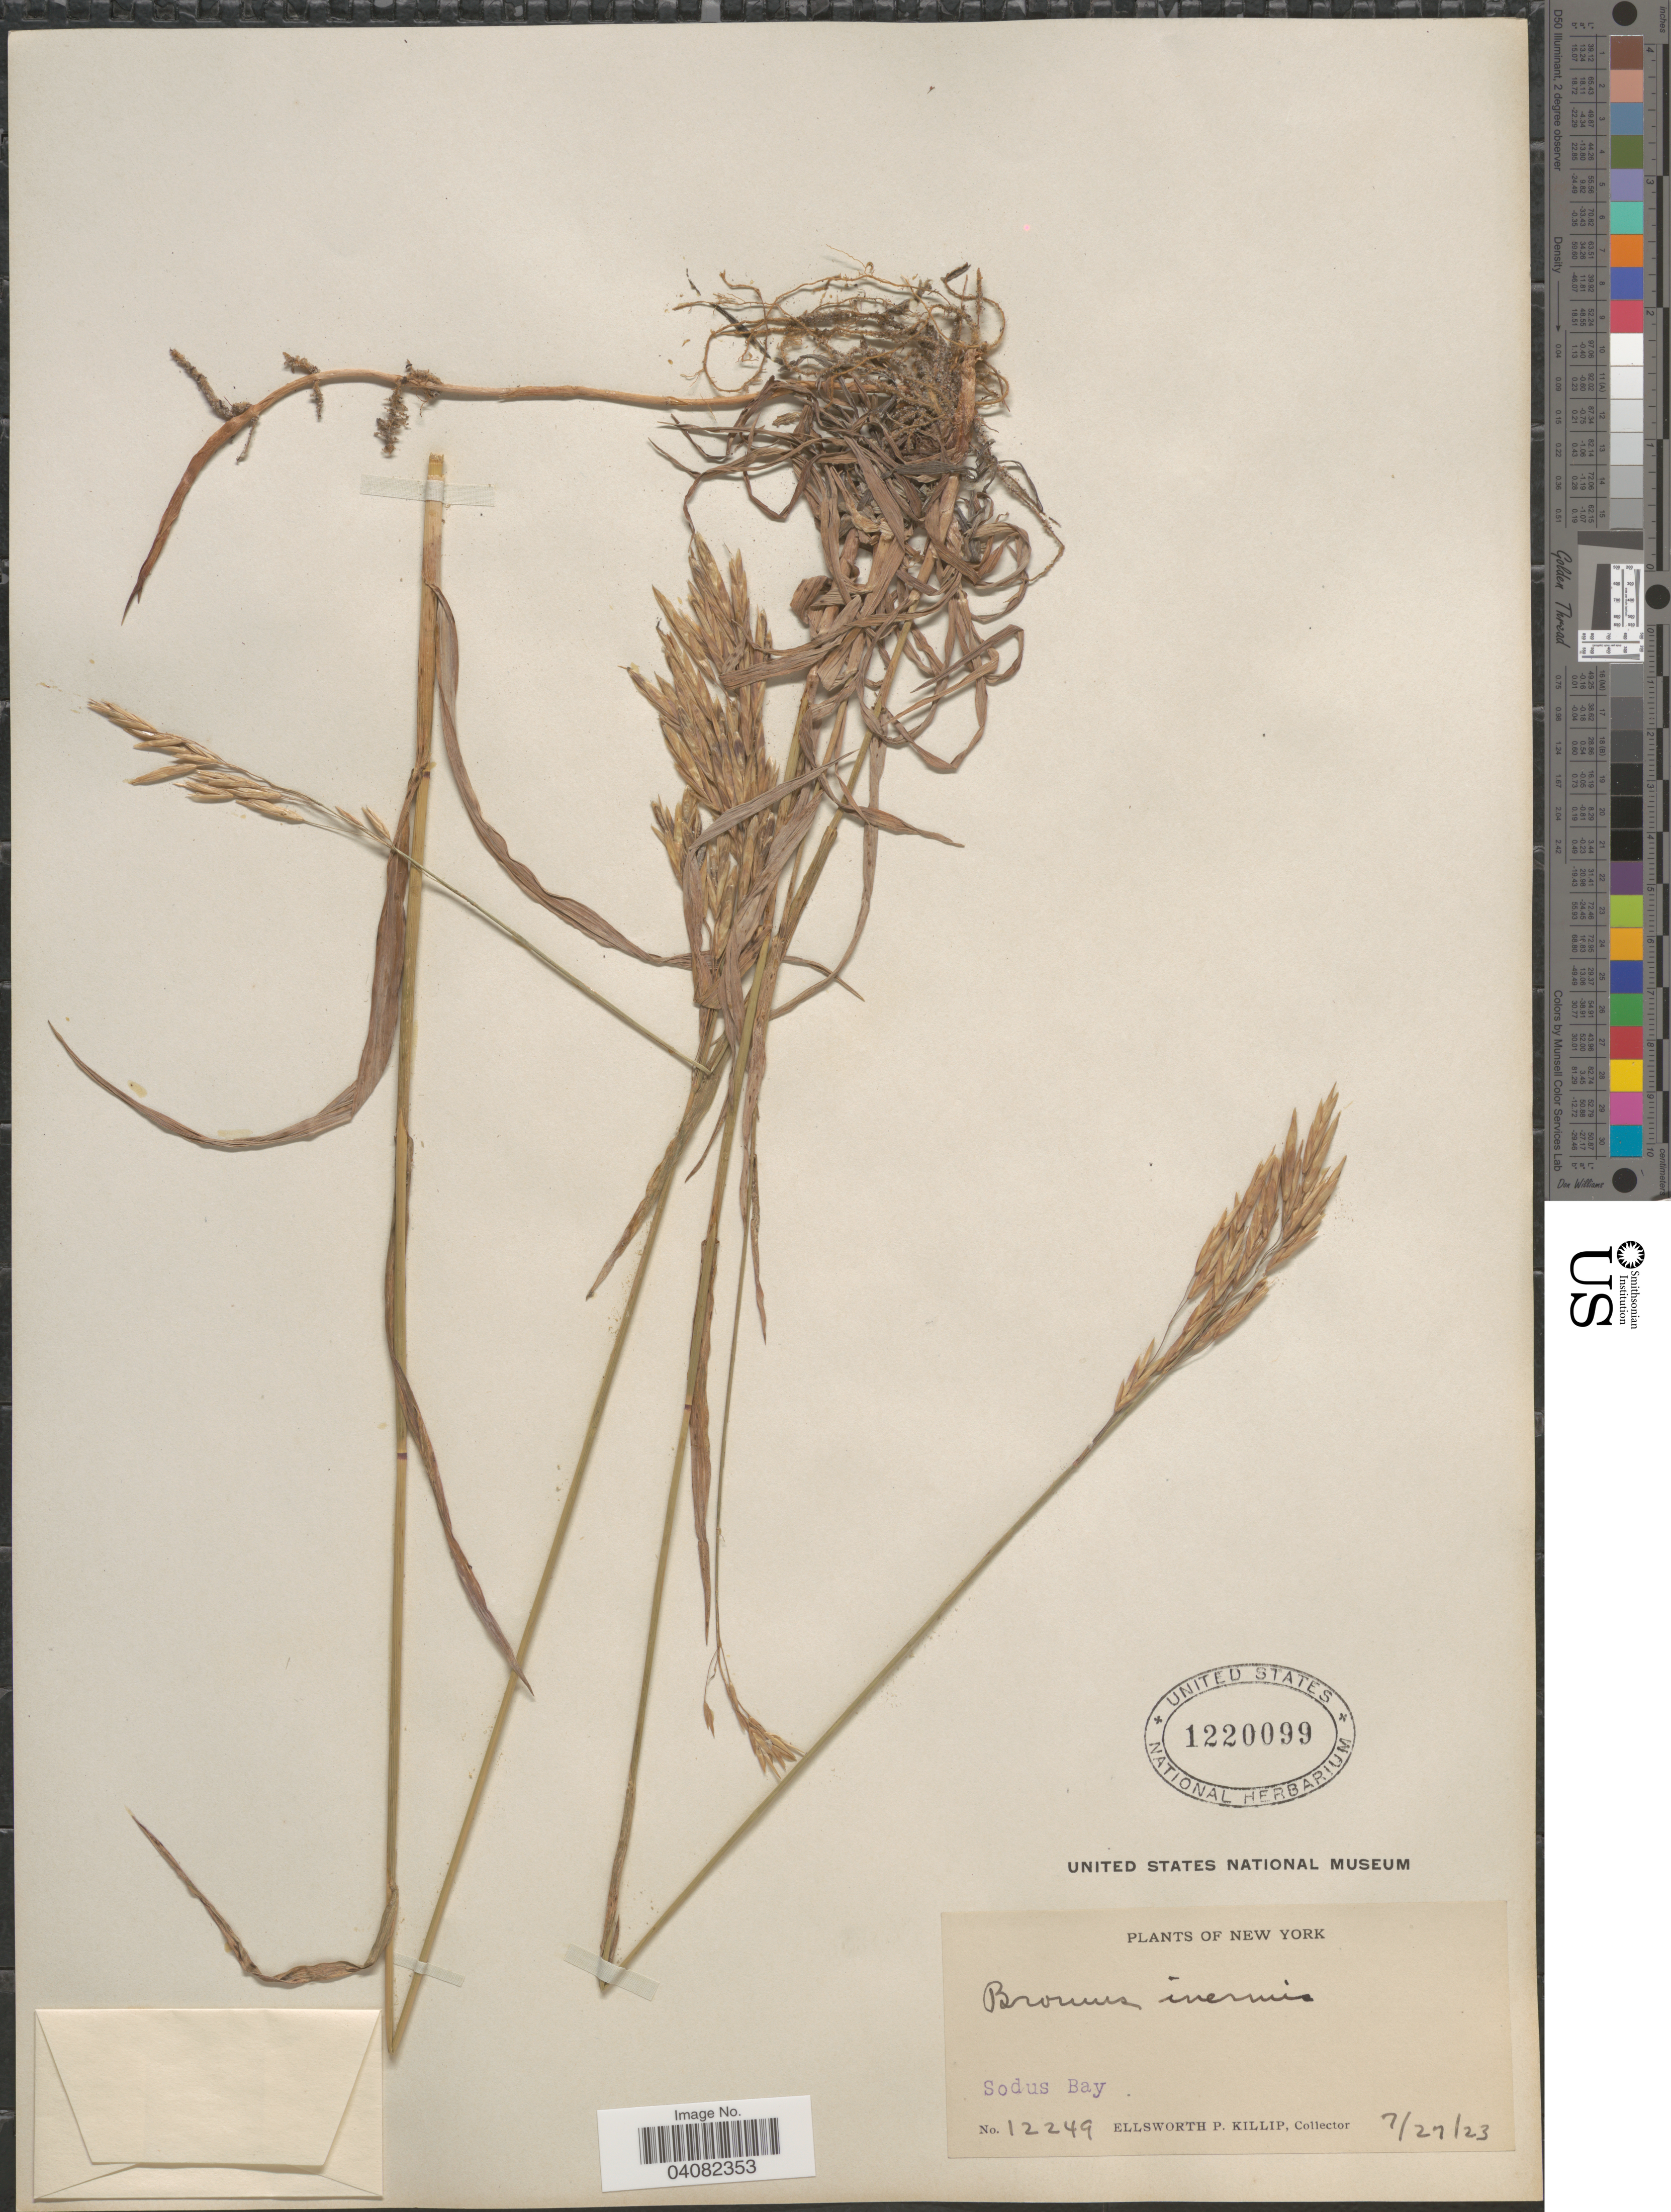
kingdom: Plantae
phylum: Tracheophyta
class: Liliopsida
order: Poales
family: Poaceae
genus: Bromus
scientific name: Bromus inermis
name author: Leyss.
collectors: E. P. Killip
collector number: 12249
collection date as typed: Transcribed d/m/y: 27/7/23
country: United States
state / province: New York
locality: Sodus Bay.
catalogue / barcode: US 1220099